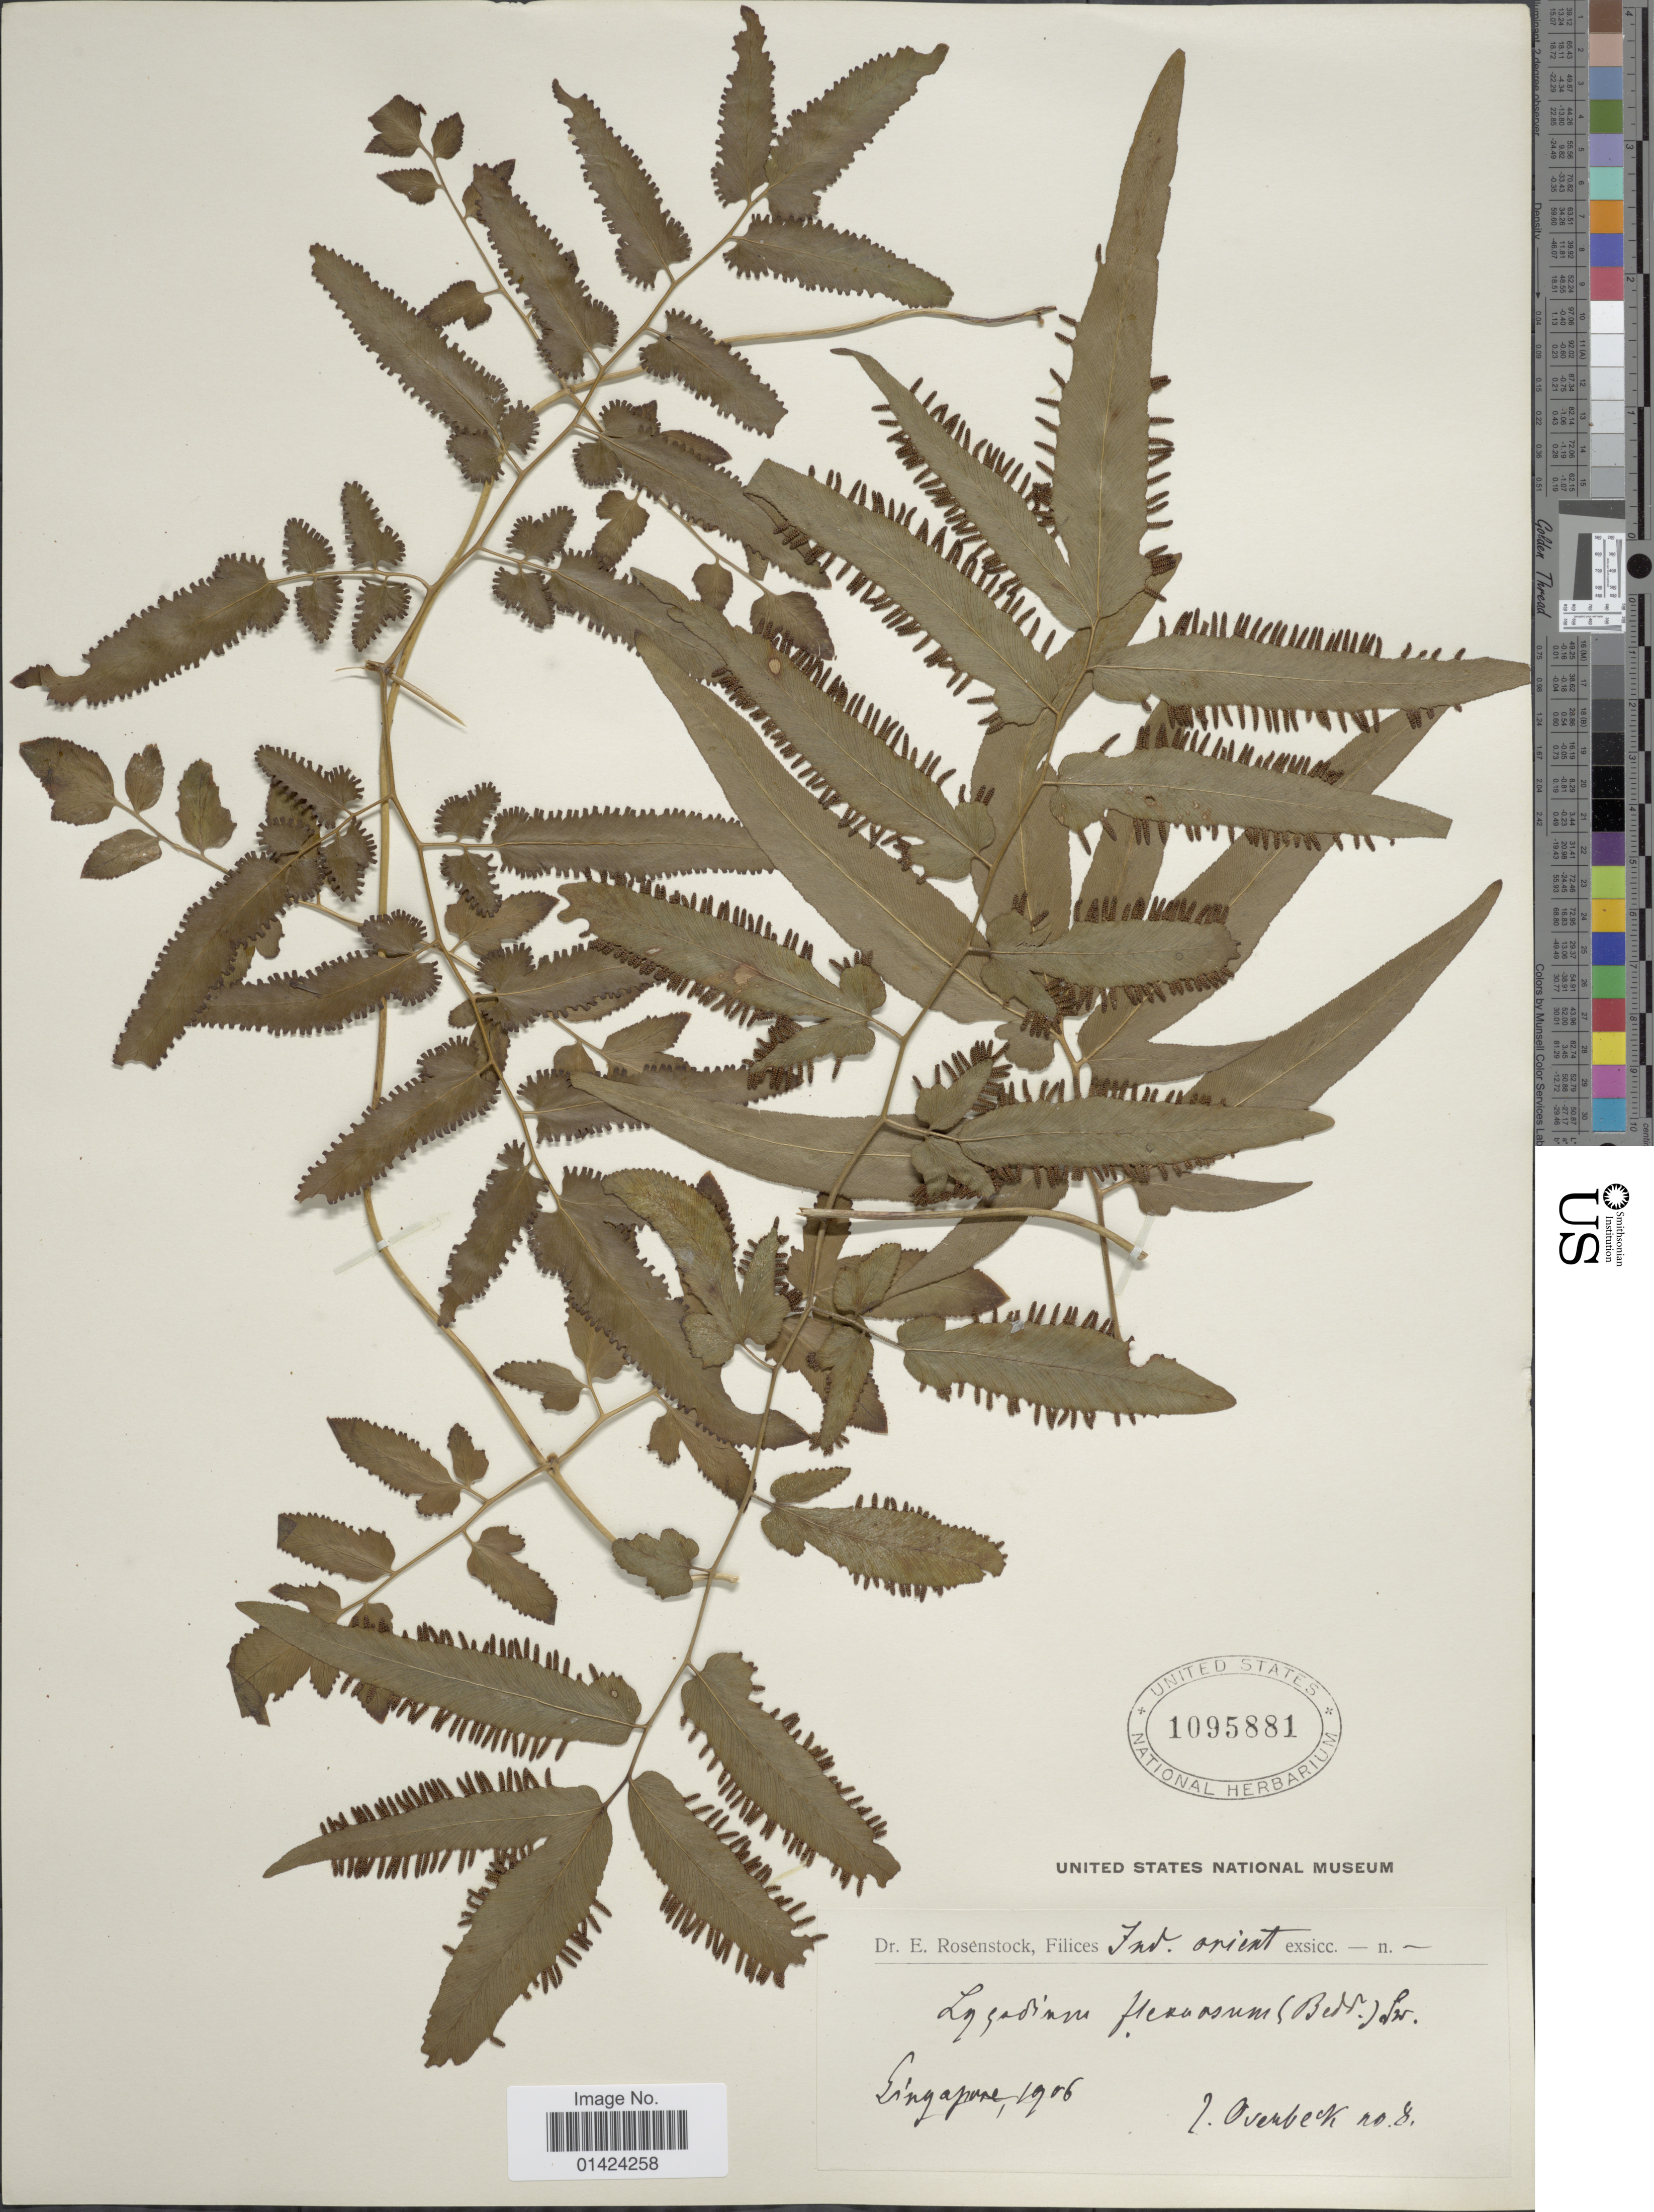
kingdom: Plantae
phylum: Tracheophyta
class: Polypodiopsida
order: Schizaeales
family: Lygodiaceae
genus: Lygodium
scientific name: Lygodium flexuosum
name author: Sw.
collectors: J. Overbeck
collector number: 8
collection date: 1906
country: Singapore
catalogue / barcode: US 1095881